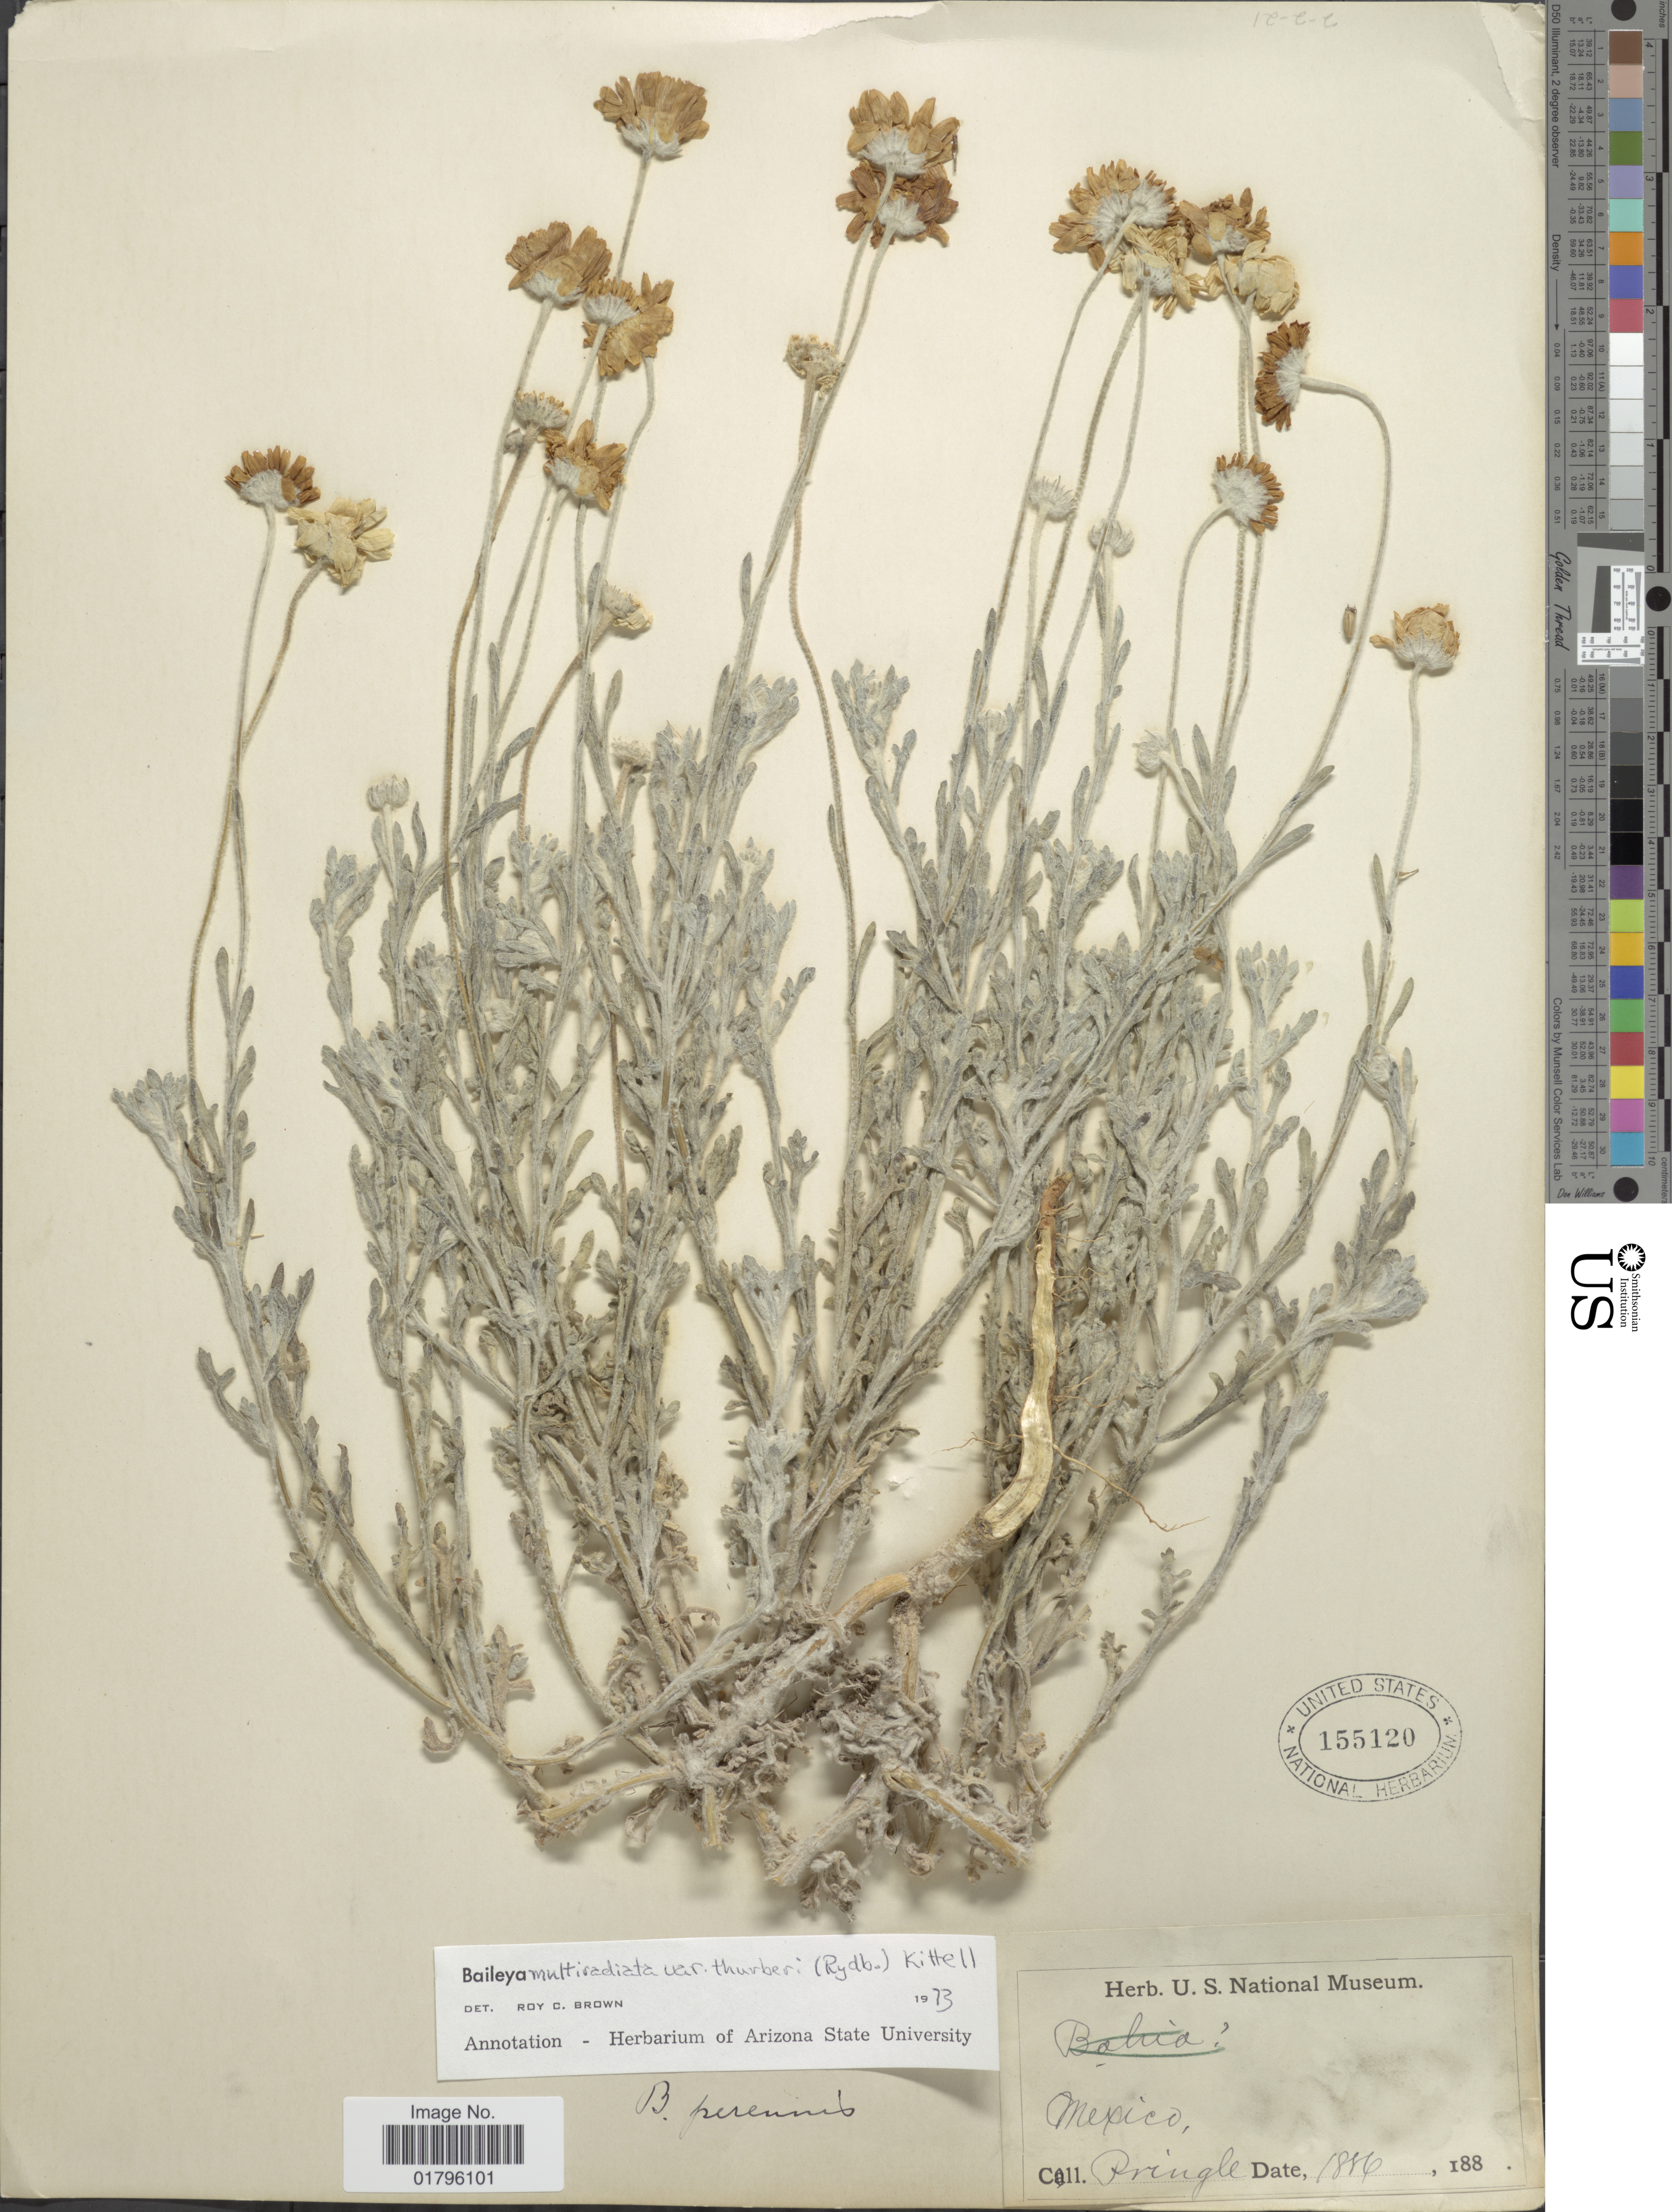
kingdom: Plantae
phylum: Tracheophyta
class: Magnoliopsida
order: Asterales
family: Asteraceae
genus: Baileya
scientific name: Baileya multiradiata var. thurberi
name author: (Rydb.) Kittell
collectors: -- Pringle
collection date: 1886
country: Mexico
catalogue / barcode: US 155120